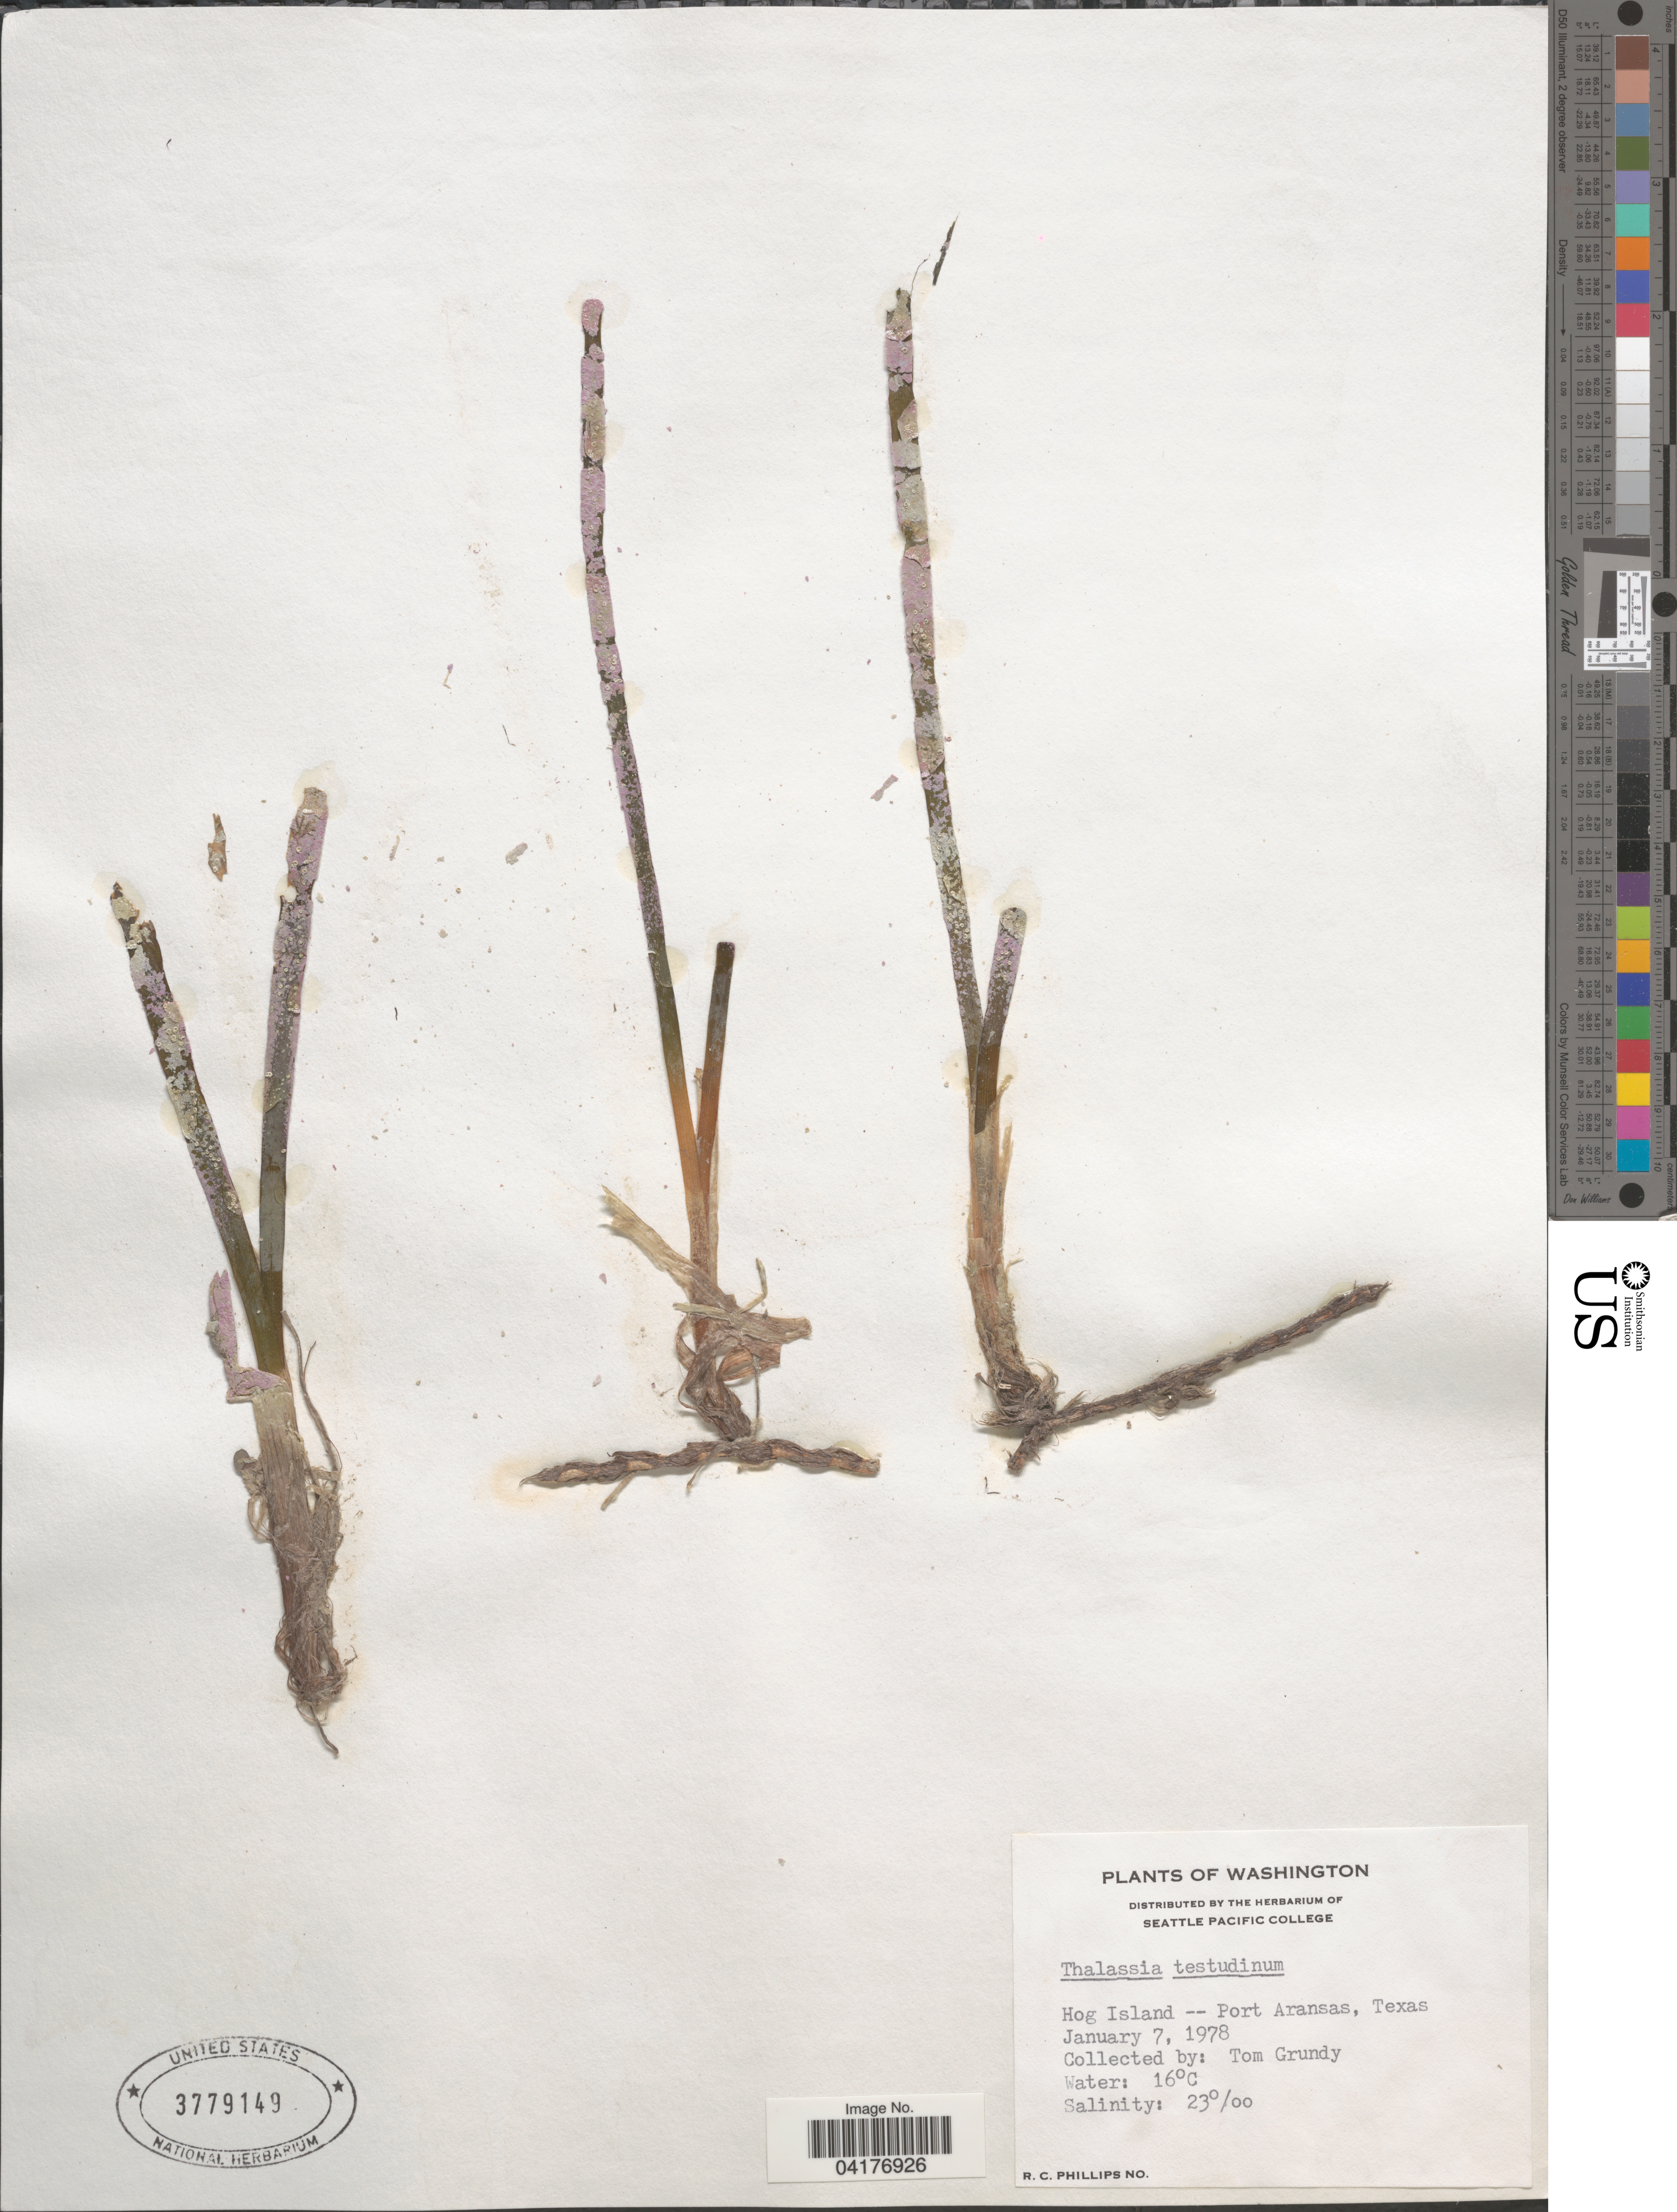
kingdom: Plantae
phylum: Tracheophyta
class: Liliopsida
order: Alismatales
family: Hydrocharitaceae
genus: Thalassia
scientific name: Thalassia testudinum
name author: Banks & Sol. ex K.D. Koenig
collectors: T. Grundy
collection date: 1978-01-07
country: United States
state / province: Texas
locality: Hog Island -- Port Aransas.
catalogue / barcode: US 3779149